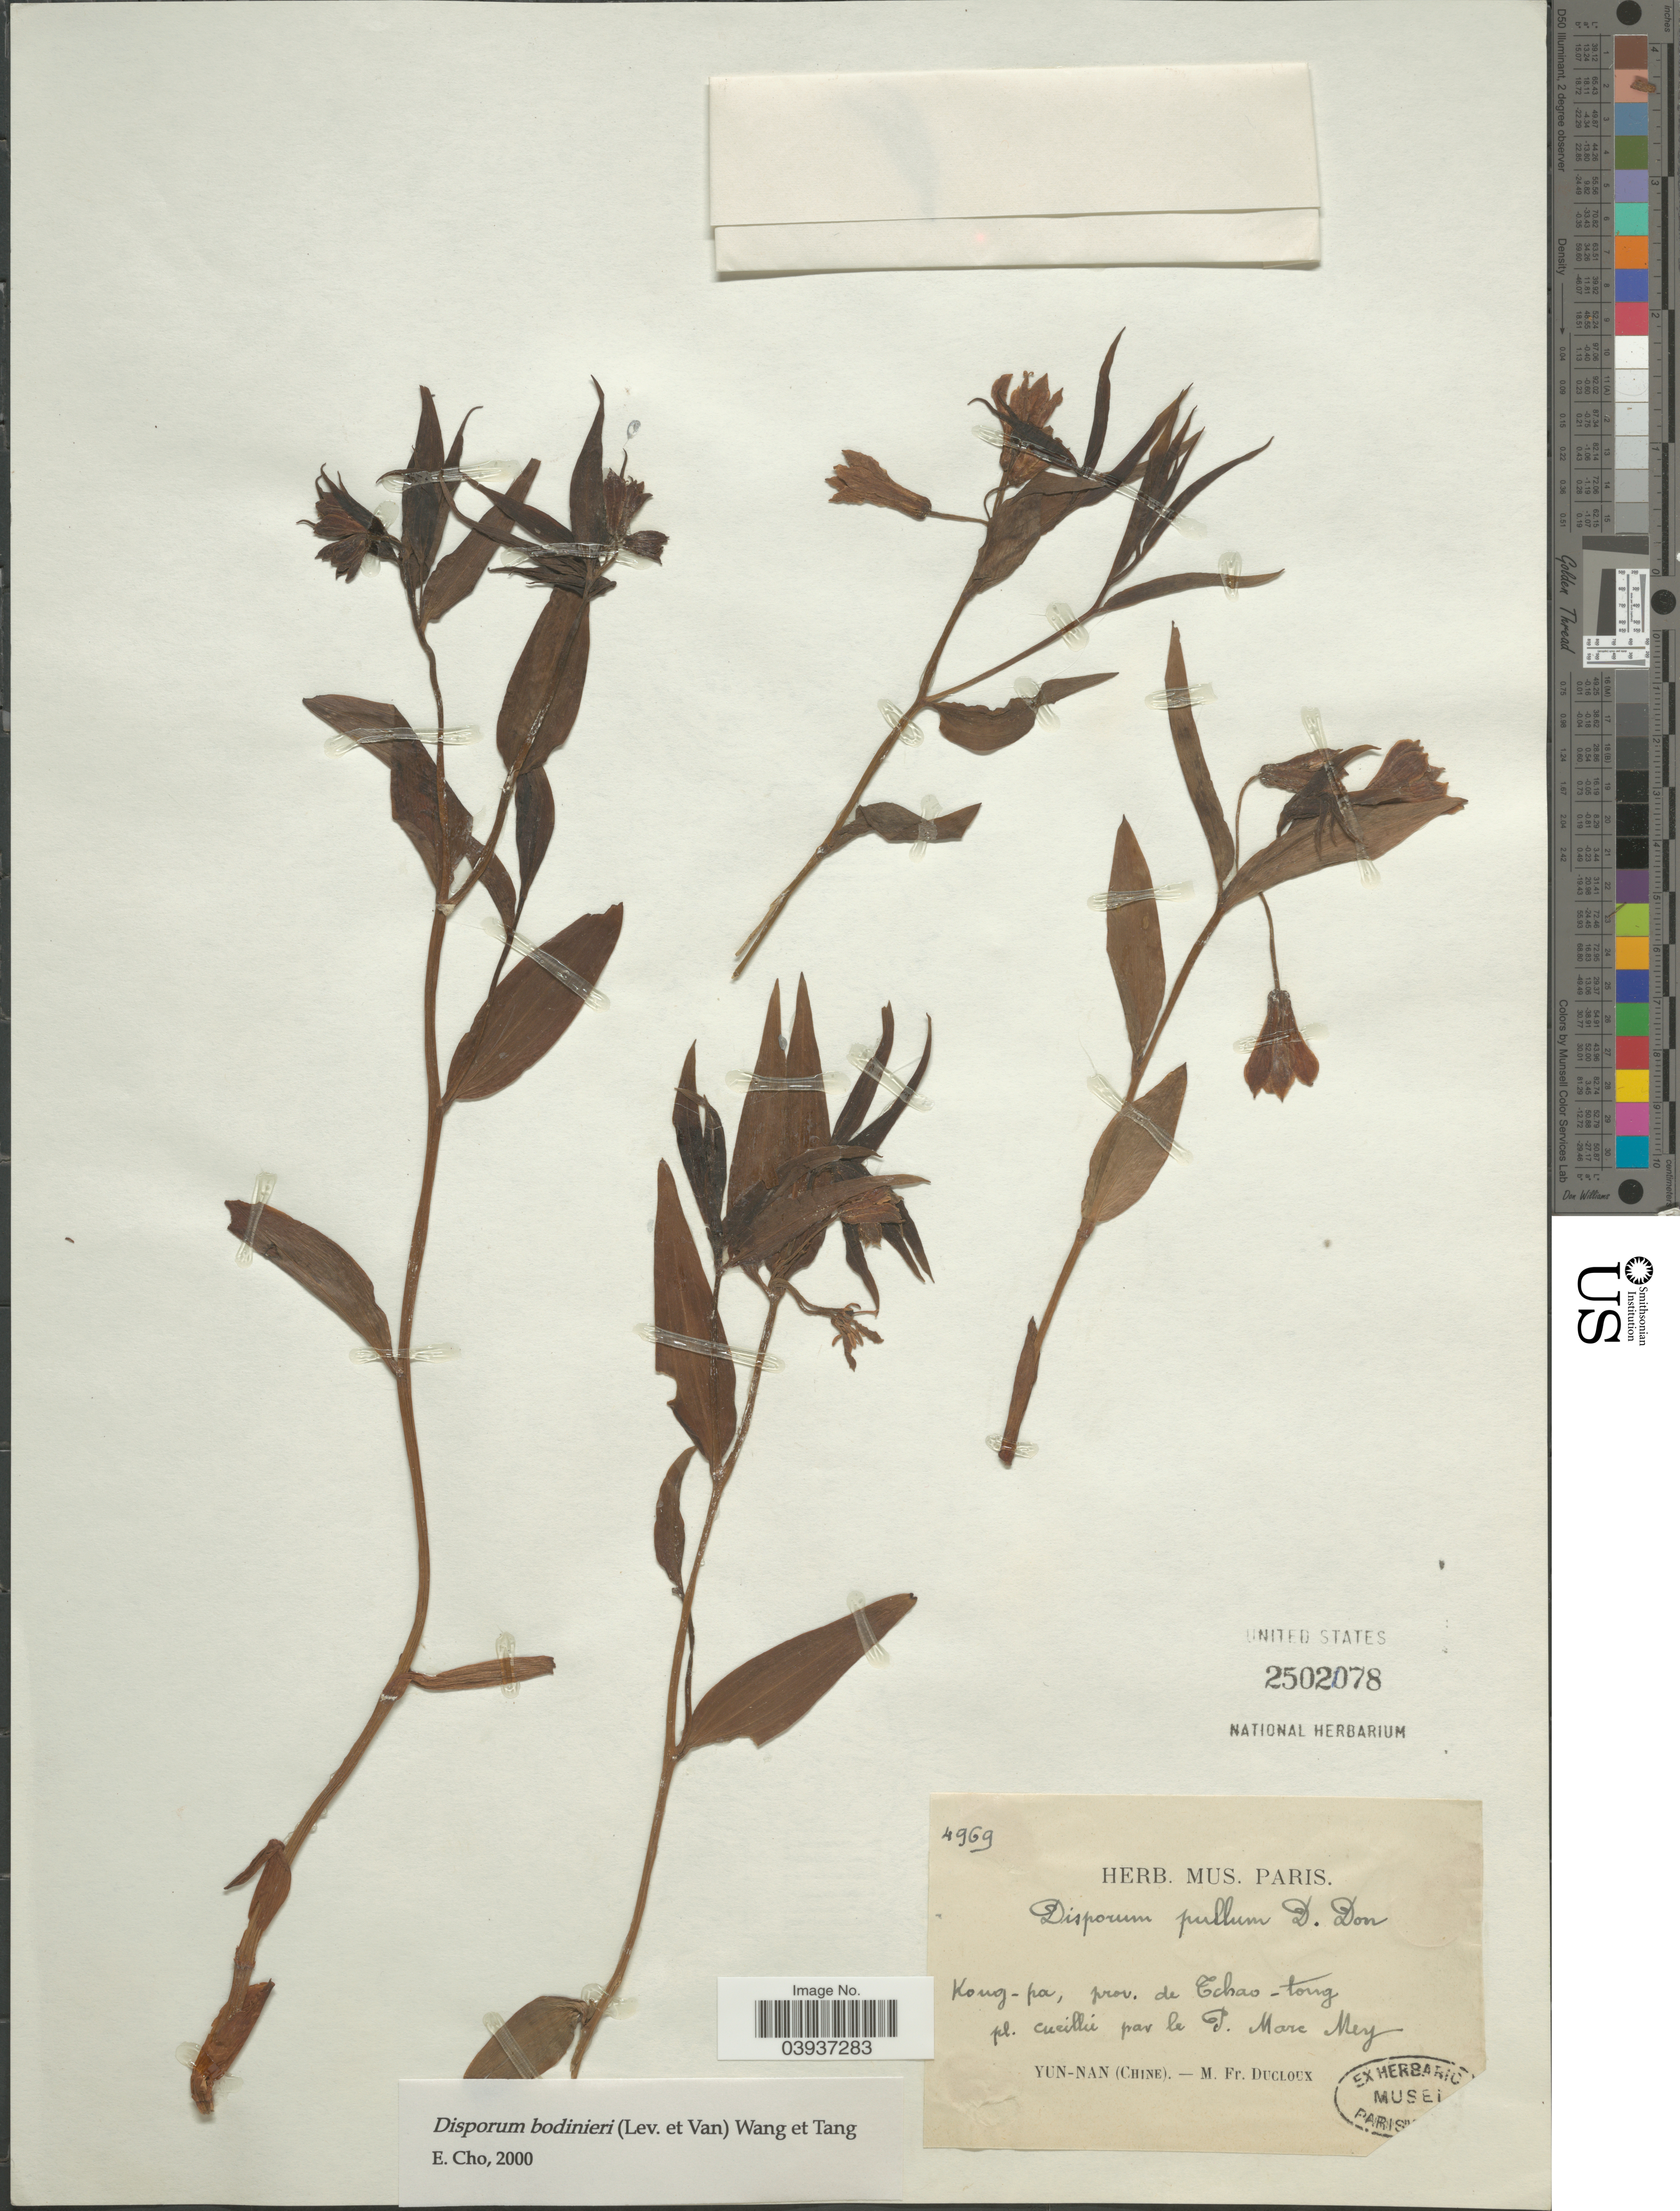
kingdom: Plantae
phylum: Tracheophyta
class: Liliopsida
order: Liliales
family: Colchicaceae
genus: Disporum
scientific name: Disporum bodinieri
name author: (H. Lév. & Vaniot) F.T. Wang & Tang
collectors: M. Ducloux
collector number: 4969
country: China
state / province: Yunnan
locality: Kong-pa, prov. de Tchao-tong. pl. cucillie par le F. Mare Mey. [unsure placement]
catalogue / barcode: US 2502078